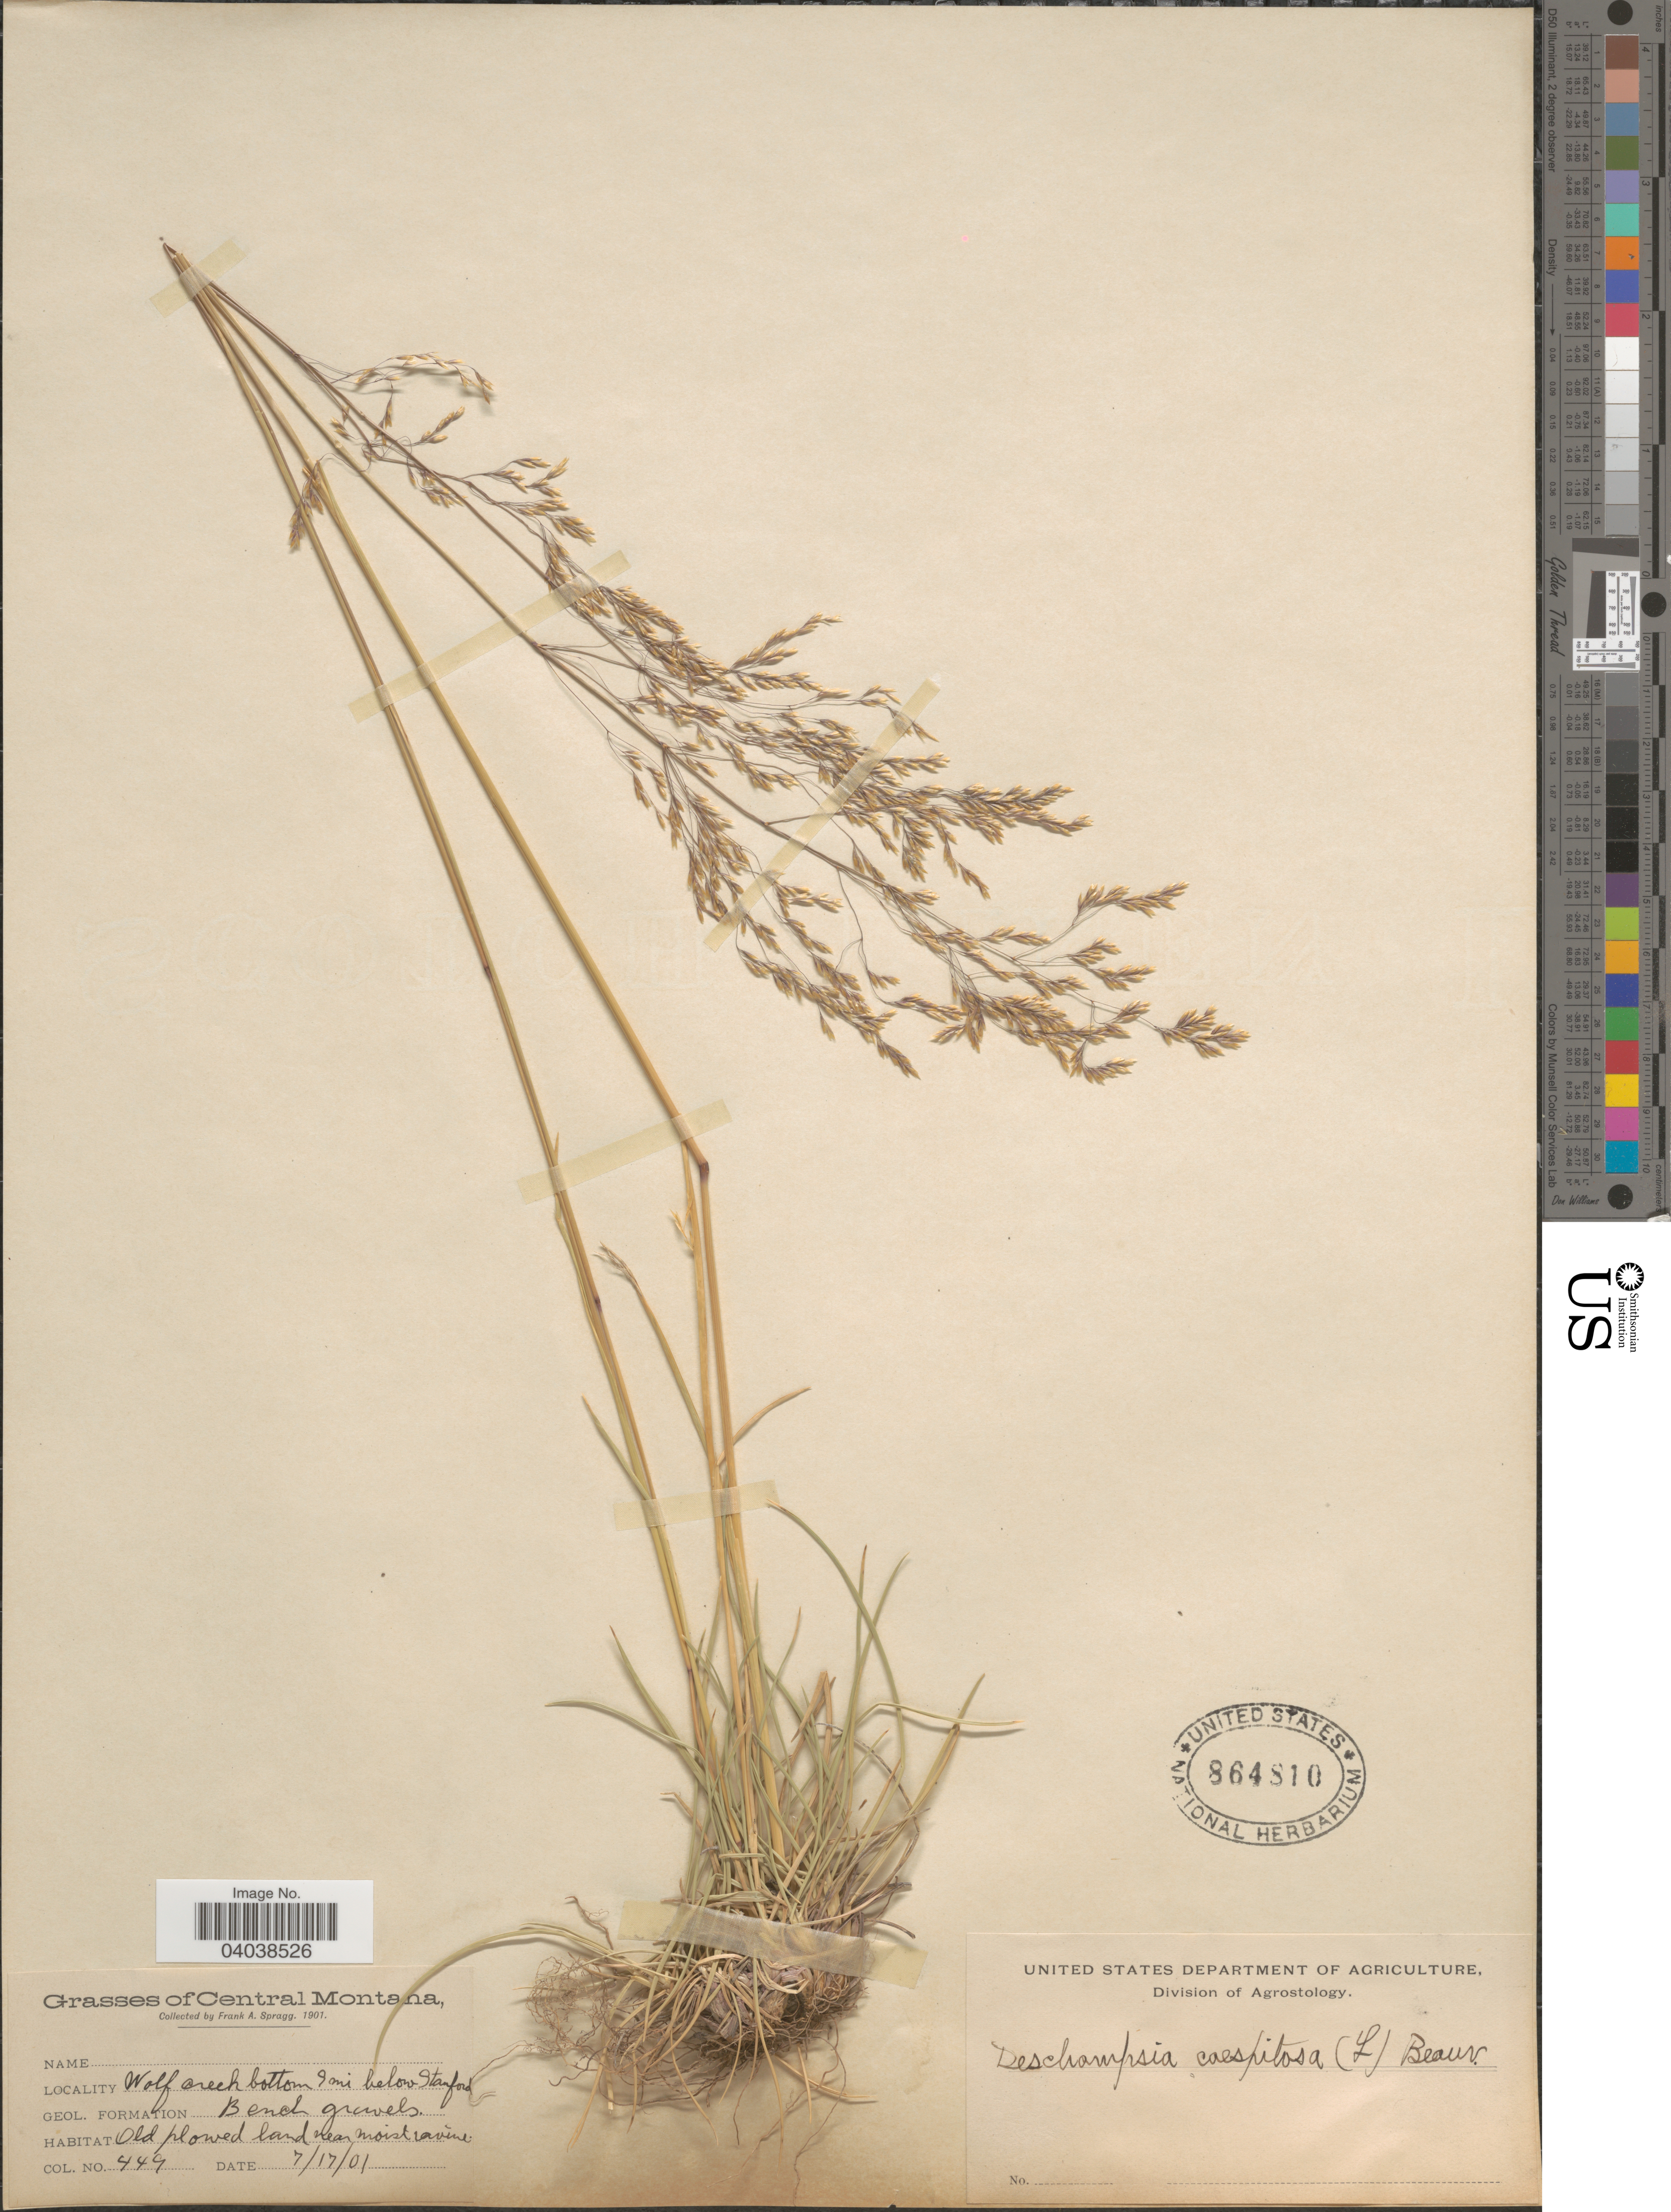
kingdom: Plantae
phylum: Tracheophyta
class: Liliopsida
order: Poales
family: Poaceae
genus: Deschampsia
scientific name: Deschampsia cespitosa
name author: (L.) P. Beauv.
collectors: F. Spragg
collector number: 449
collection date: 1901-07-17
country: United States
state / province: Montana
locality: Central Montana. Wolf creek bottom 9 mi. below Stanford.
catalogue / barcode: US 864810